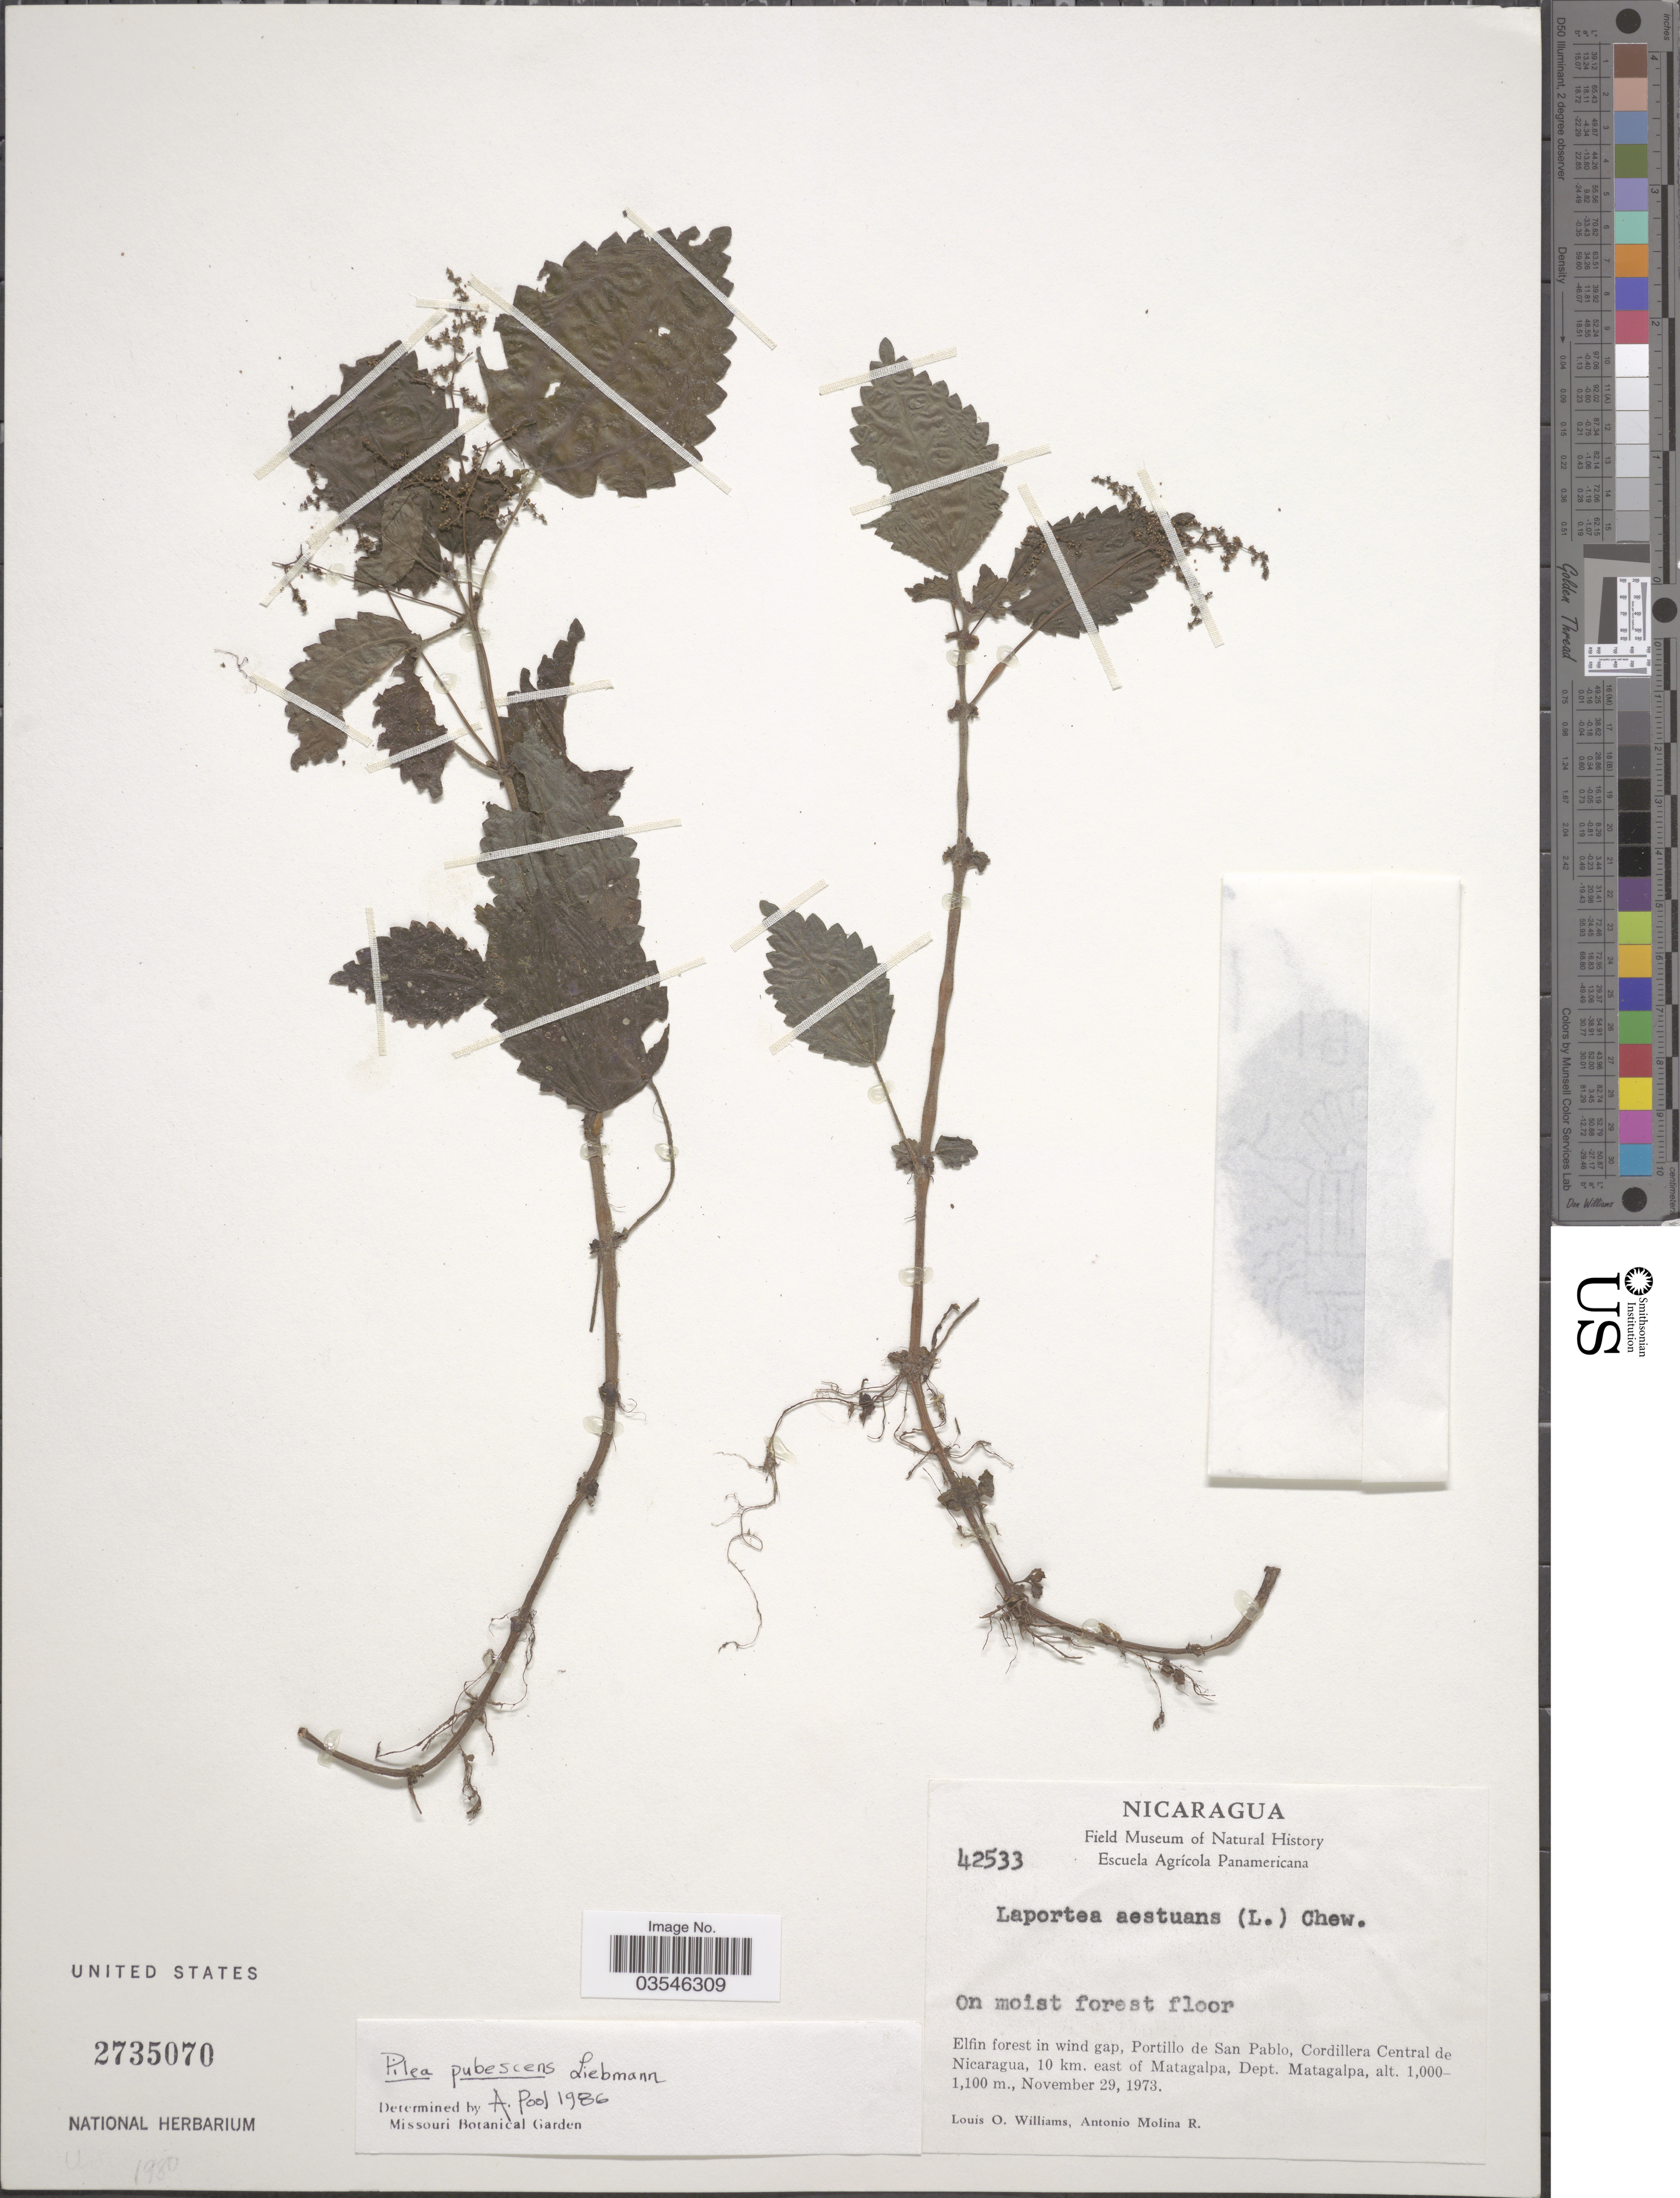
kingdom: Plantae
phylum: Tracheophyta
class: Magnoliopsida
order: Rosales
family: Urticaceae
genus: Pilea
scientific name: Pilea pubescens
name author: Liebm.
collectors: L. O. Williams & A. Molina R.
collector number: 42533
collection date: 1973-11-29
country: Nicaragua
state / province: Matagalpa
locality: Elfin forest in wind gap, Portillo de San Pablo, Cordillera Central de Nicaragua, 10 km. east of Matagalpa, Dept. Matagalpa.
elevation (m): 1000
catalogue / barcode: US 2735070